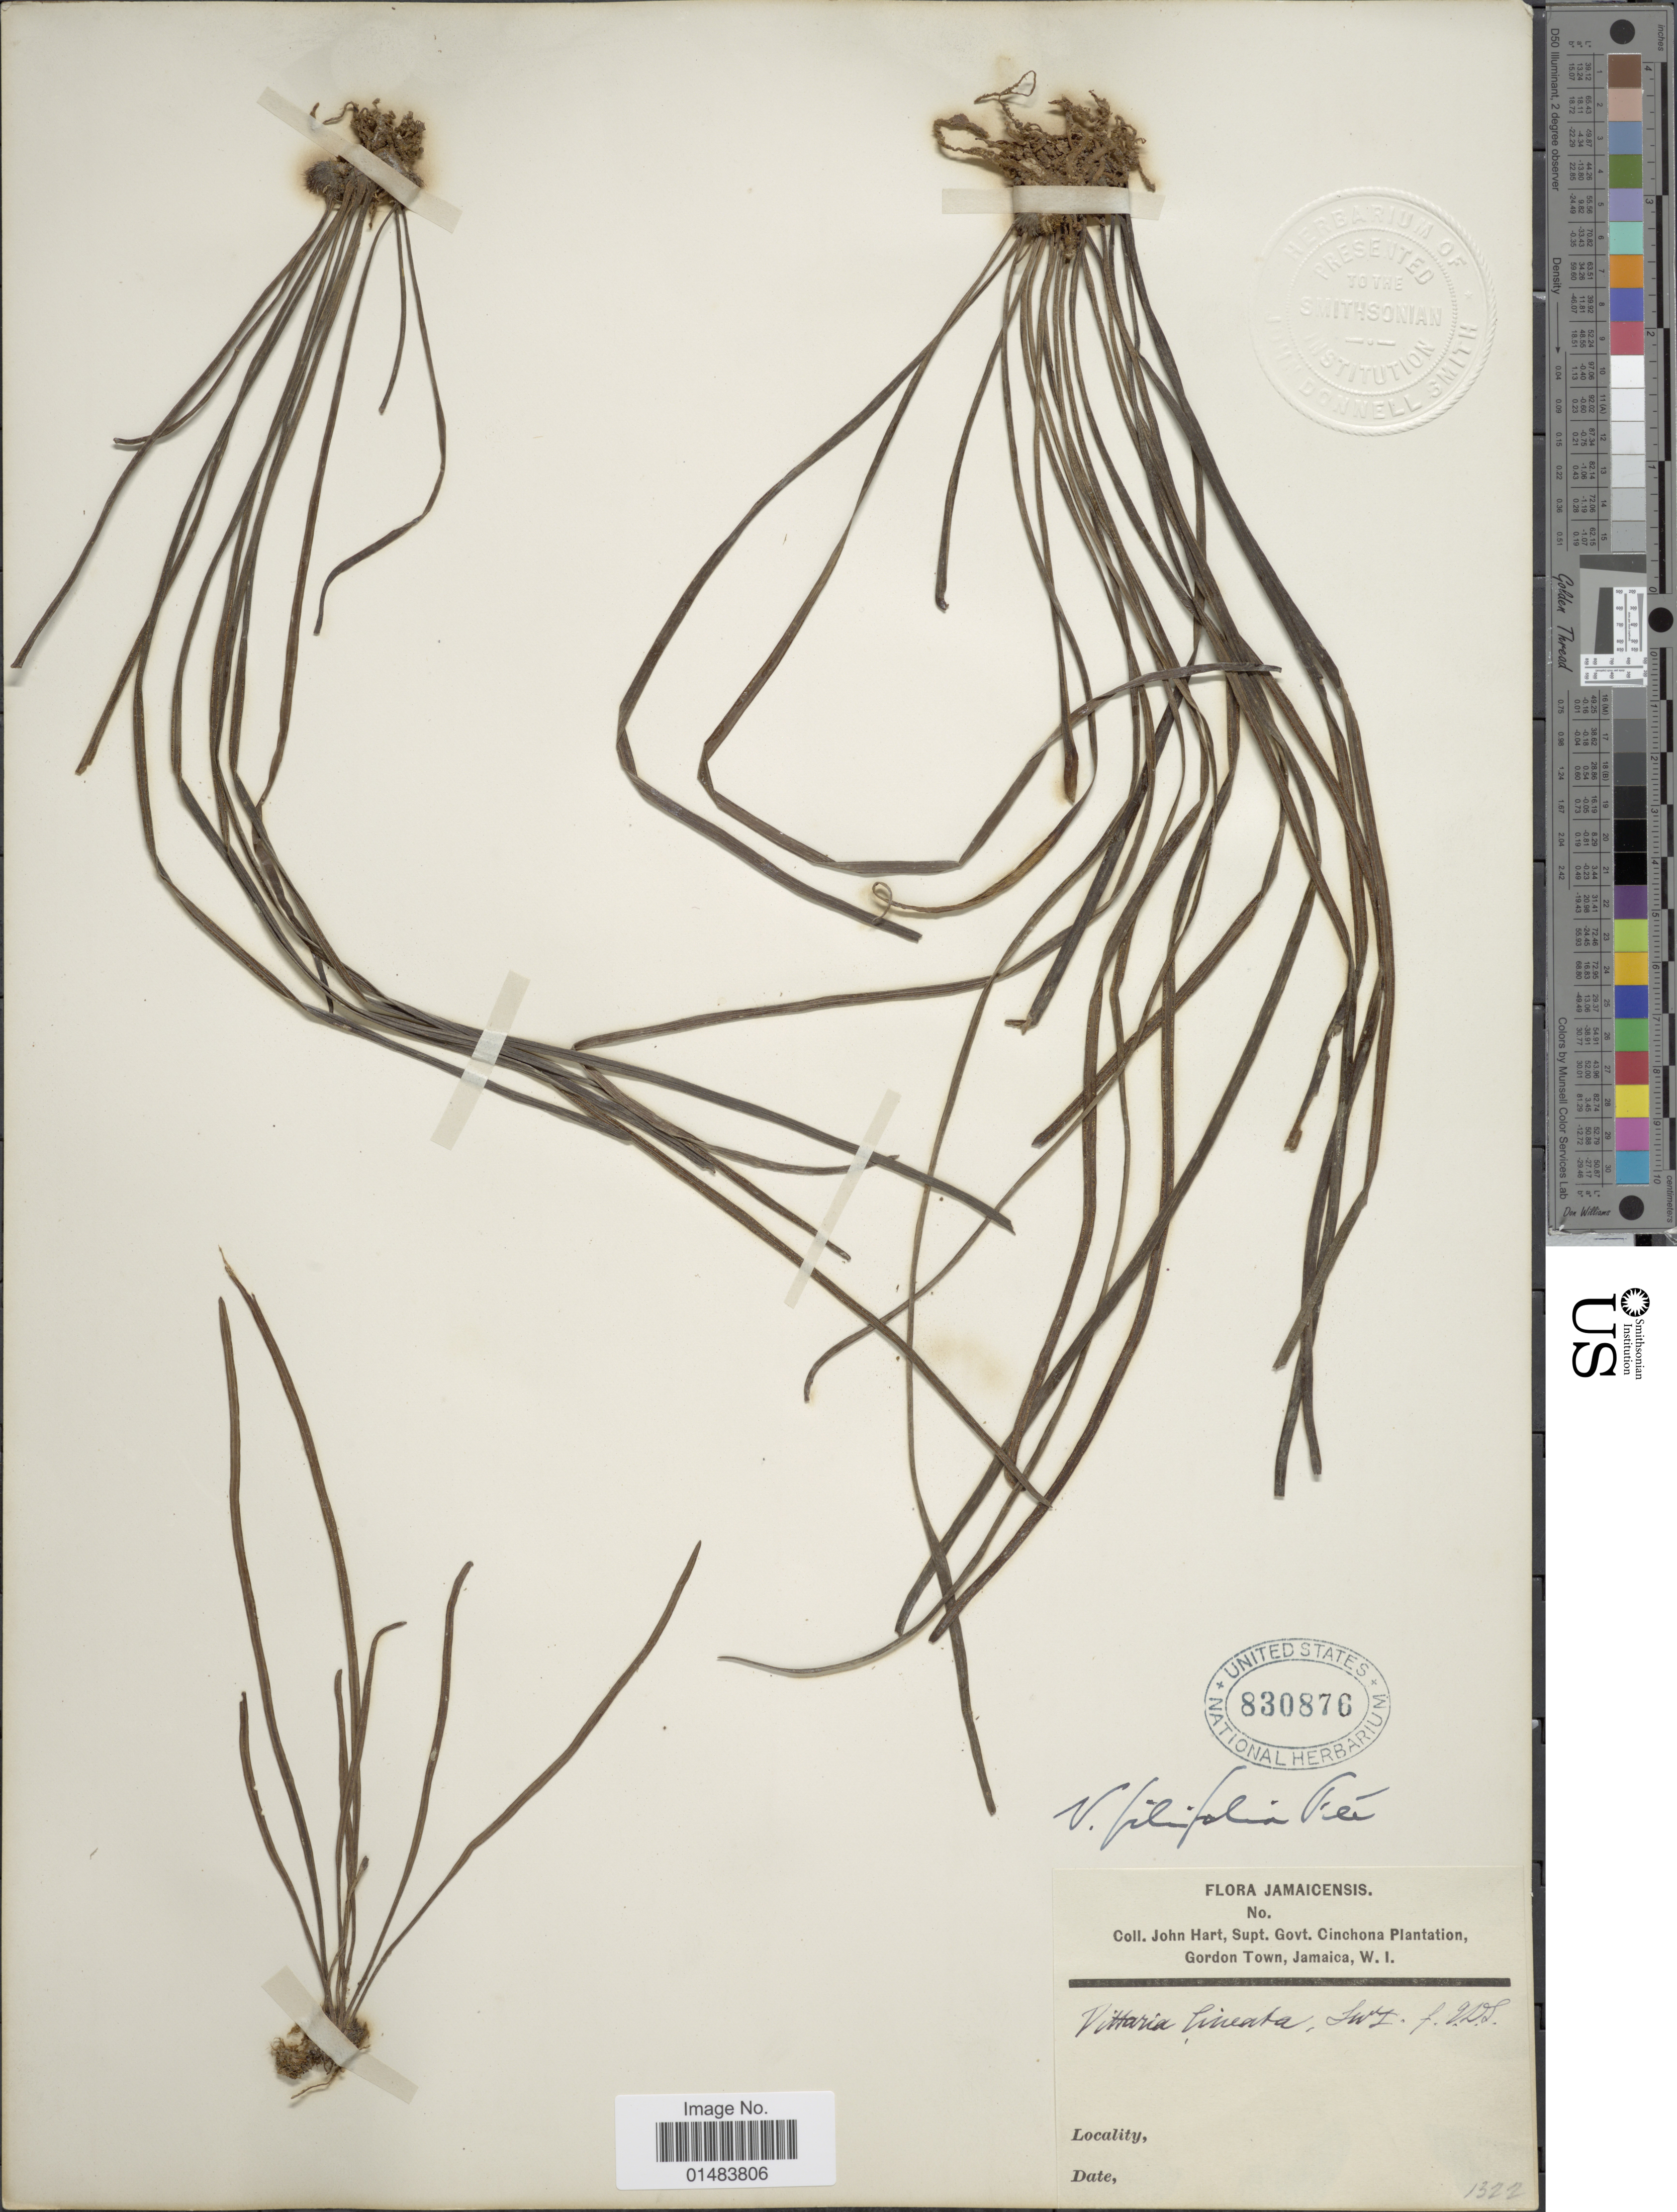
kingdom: Plantae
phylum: Tracheophyta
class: Polypodiopsida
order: Polypodiales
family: Pteridaceae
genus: Vittaria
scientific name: Vittaria graminifolia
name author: Kaulf.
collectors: J. H. Hart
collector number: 1322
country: Jamaica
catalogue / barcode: US 830876